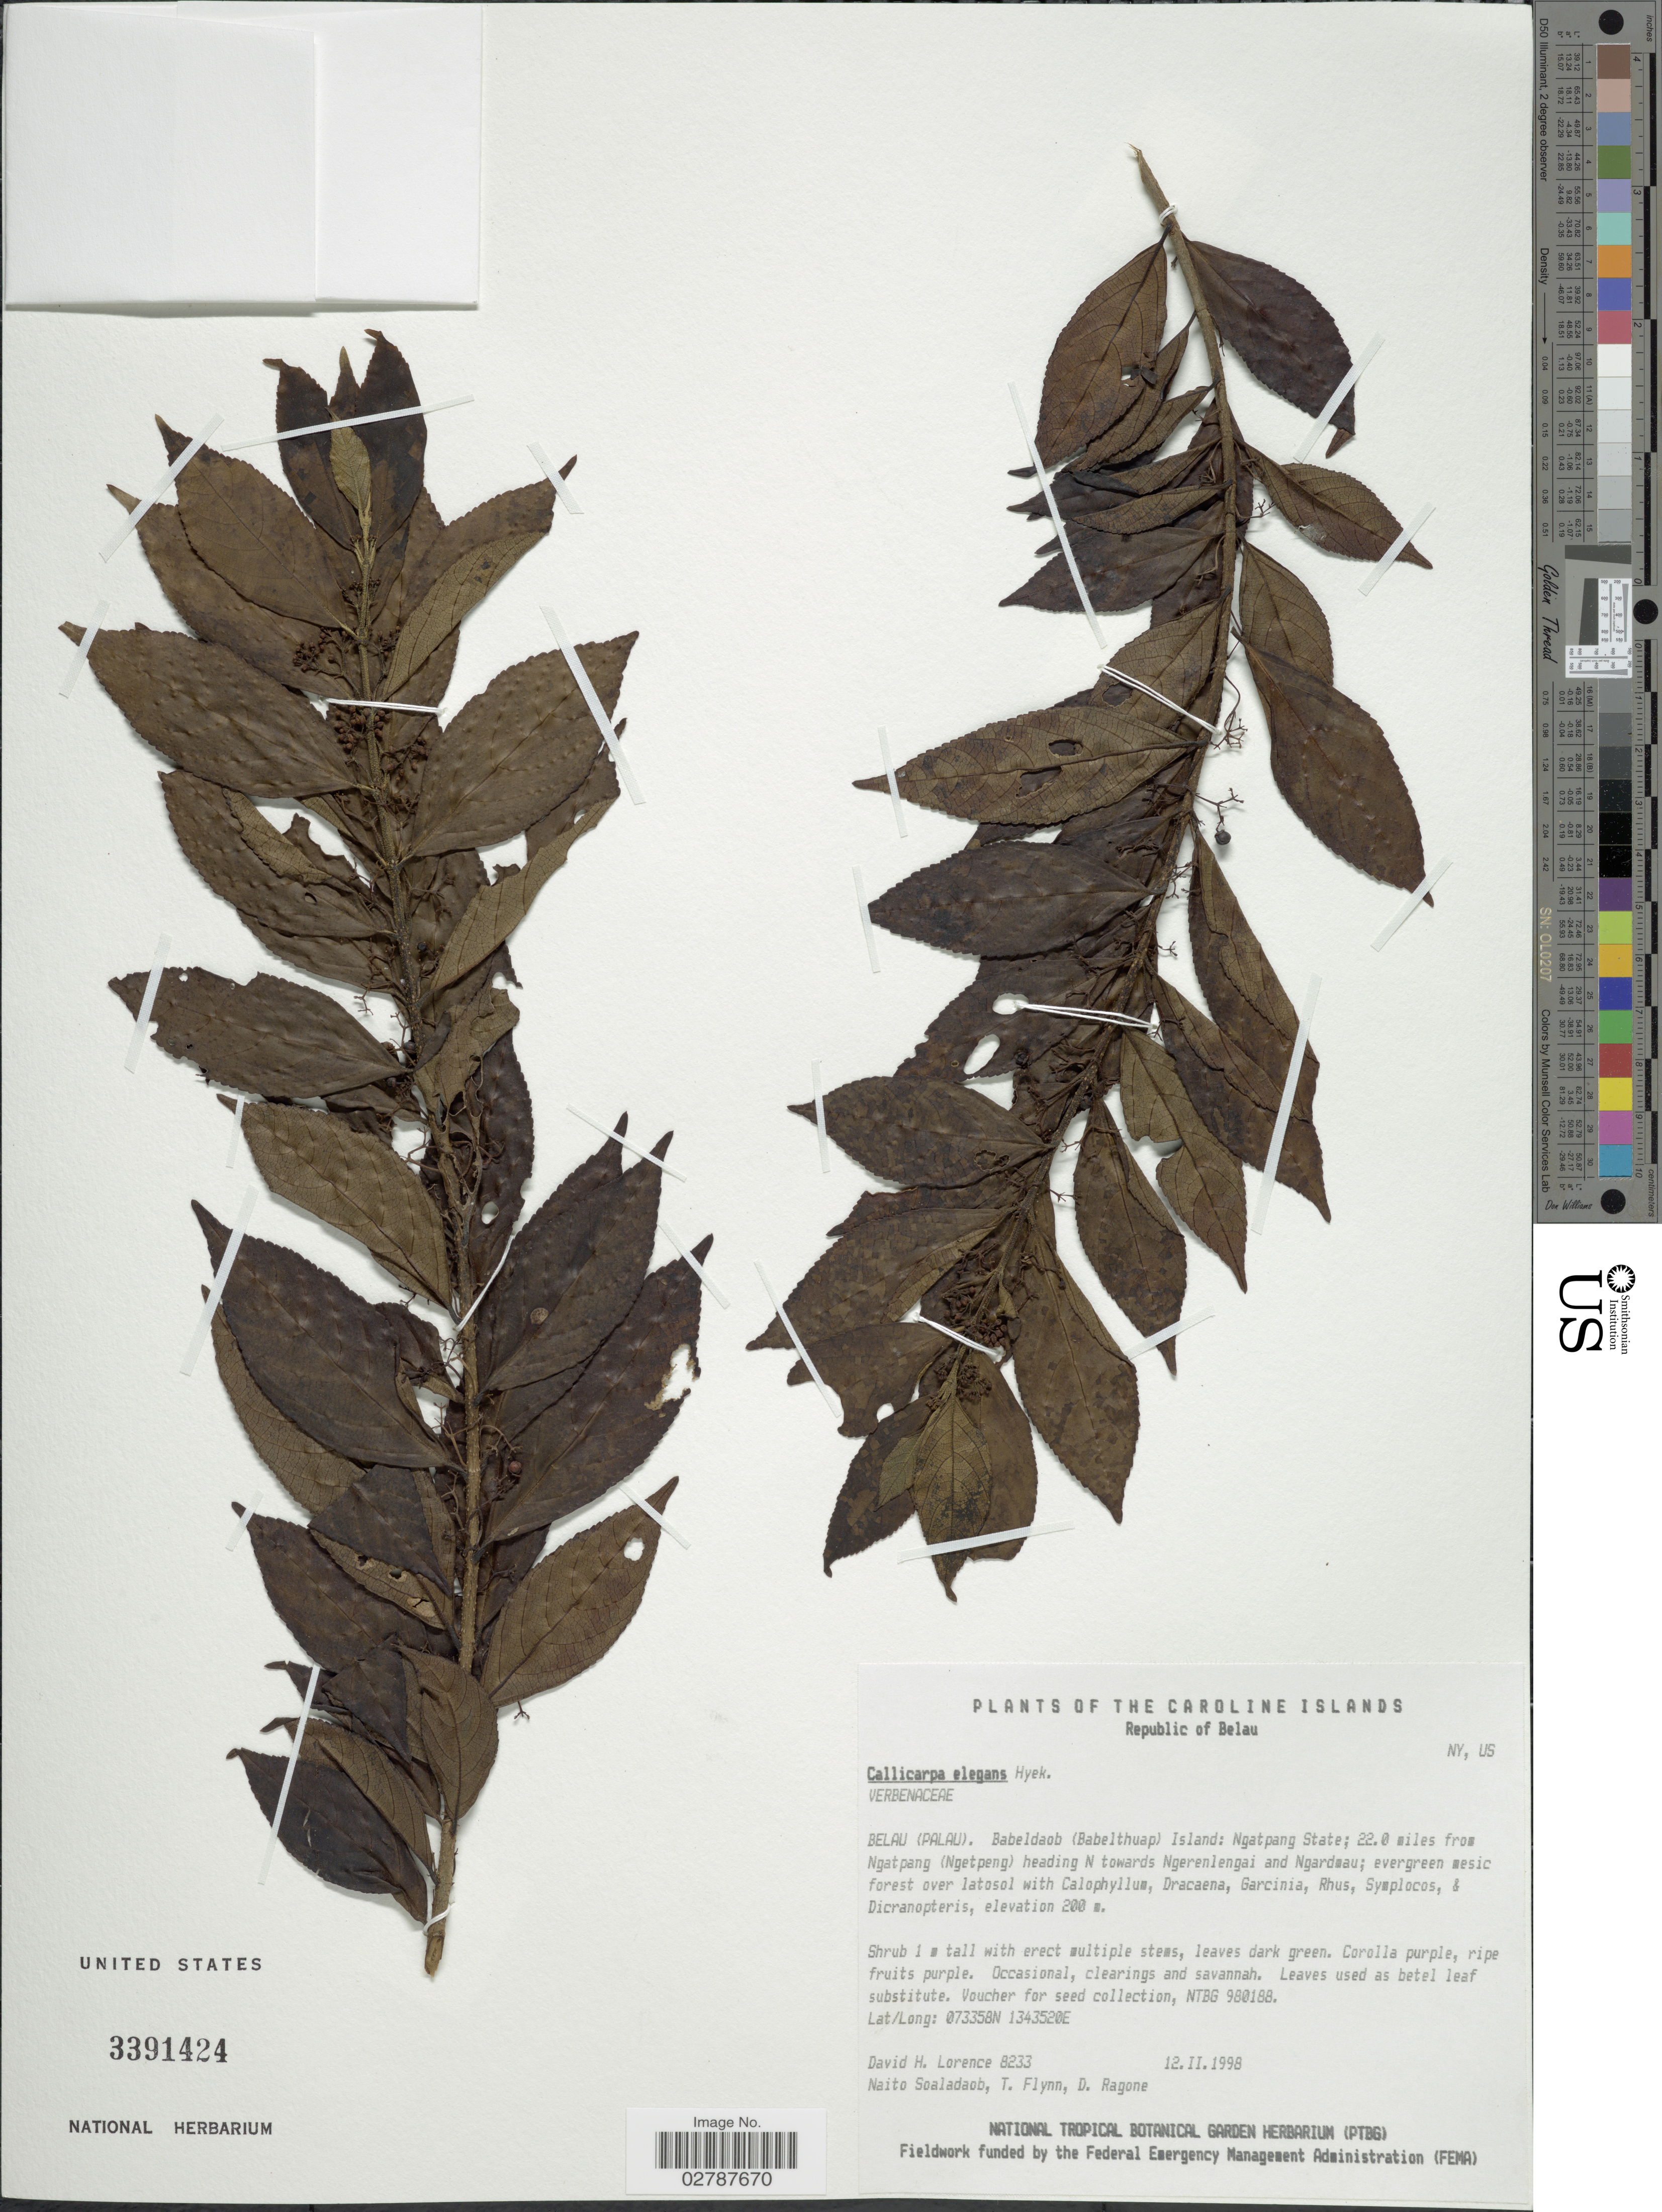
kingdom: Plantae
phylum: Tracheophyta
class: Magnoliopsida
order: Lamiales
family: Lamiaceae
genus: Callicarpa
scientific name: Callicarpa elegans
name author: Hayek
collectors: D. Lorence, N. Soaladaob, T. Flynn & D. Ragone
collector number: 8233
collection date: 1998-02-12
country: Palau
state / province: Ngatpang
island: Babeldaob [Babelthuap]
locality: Babeldaob (Babelthuap) Island: Ngatpang State; 22.0 miles from Ngatpang (Ngetpeng) heading N towards Ngerenlengai and Ngardmau.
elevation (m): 200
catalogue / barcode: US 3391424